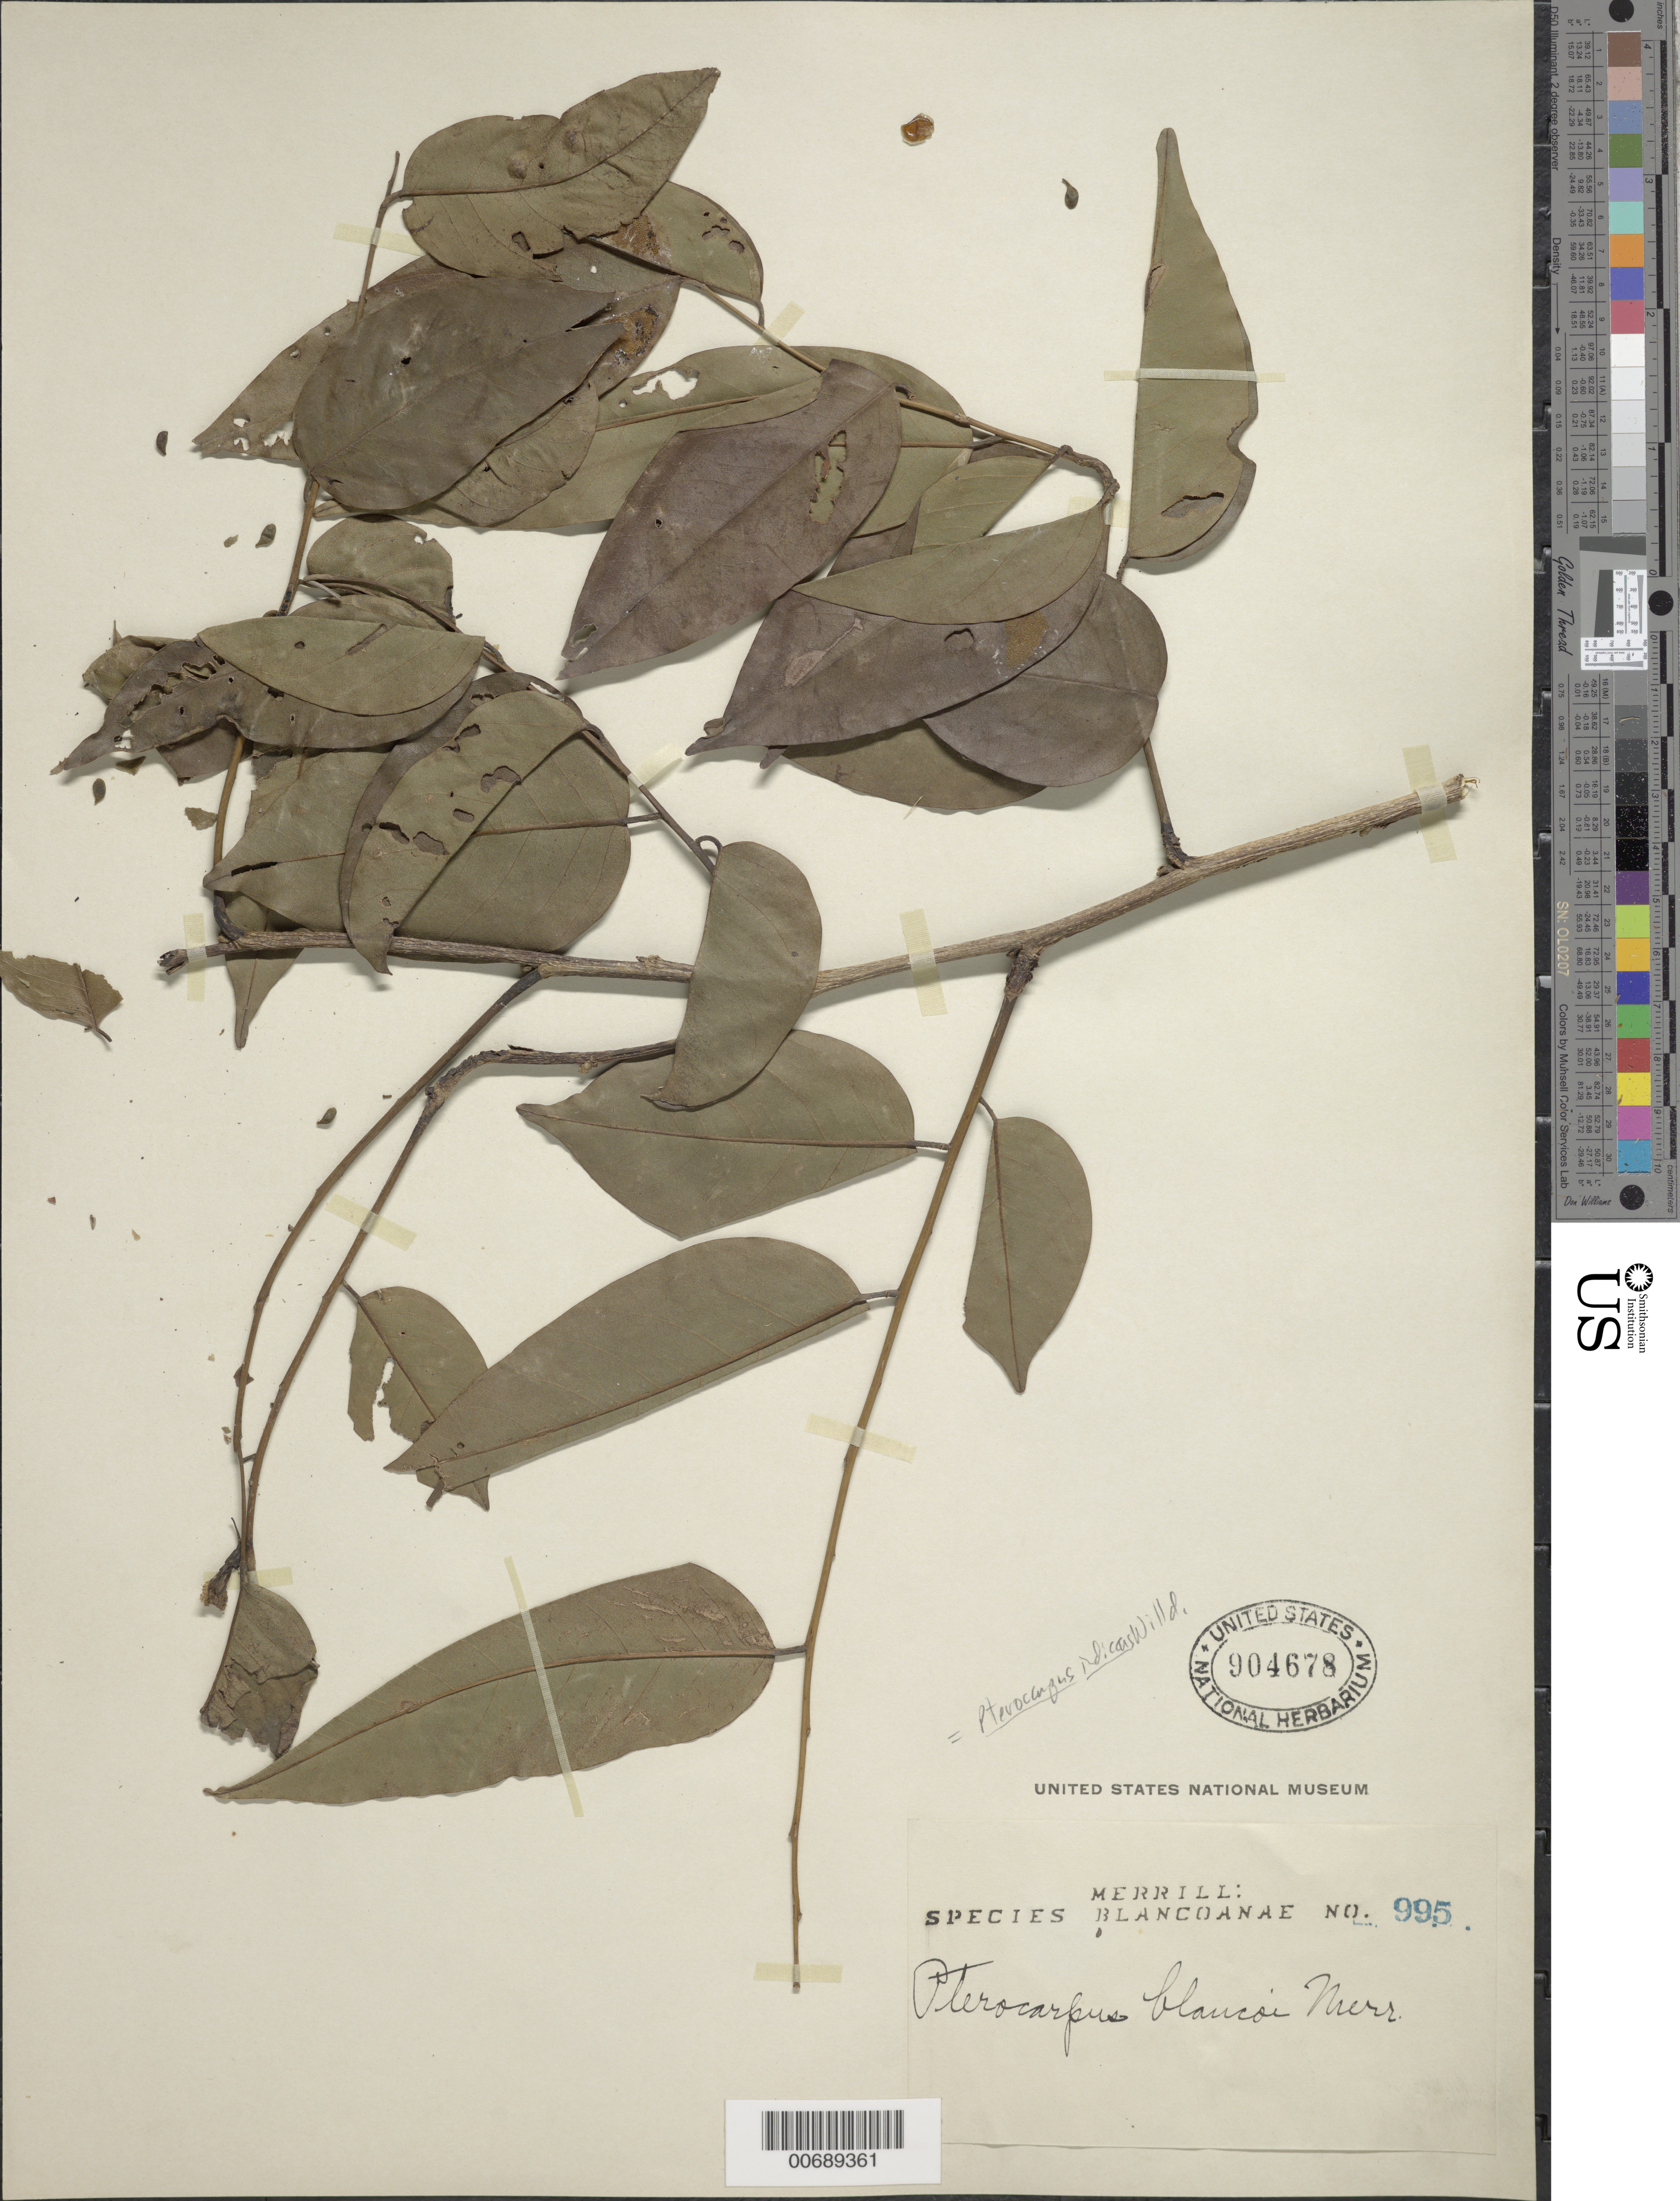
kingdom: Plantae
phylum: Tracheophyta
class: Magnoliopsida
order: Fabales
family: Fabaceae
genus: Pterocarpus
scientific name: Pterocarpus indicus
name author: Willd.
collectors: E. D. Merrill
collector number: Sp. Blancoan. 0995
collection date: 1916-11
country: Philippines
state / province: Ilocos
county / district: La Union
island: Luzon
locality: Bauang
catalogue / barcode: US 904678